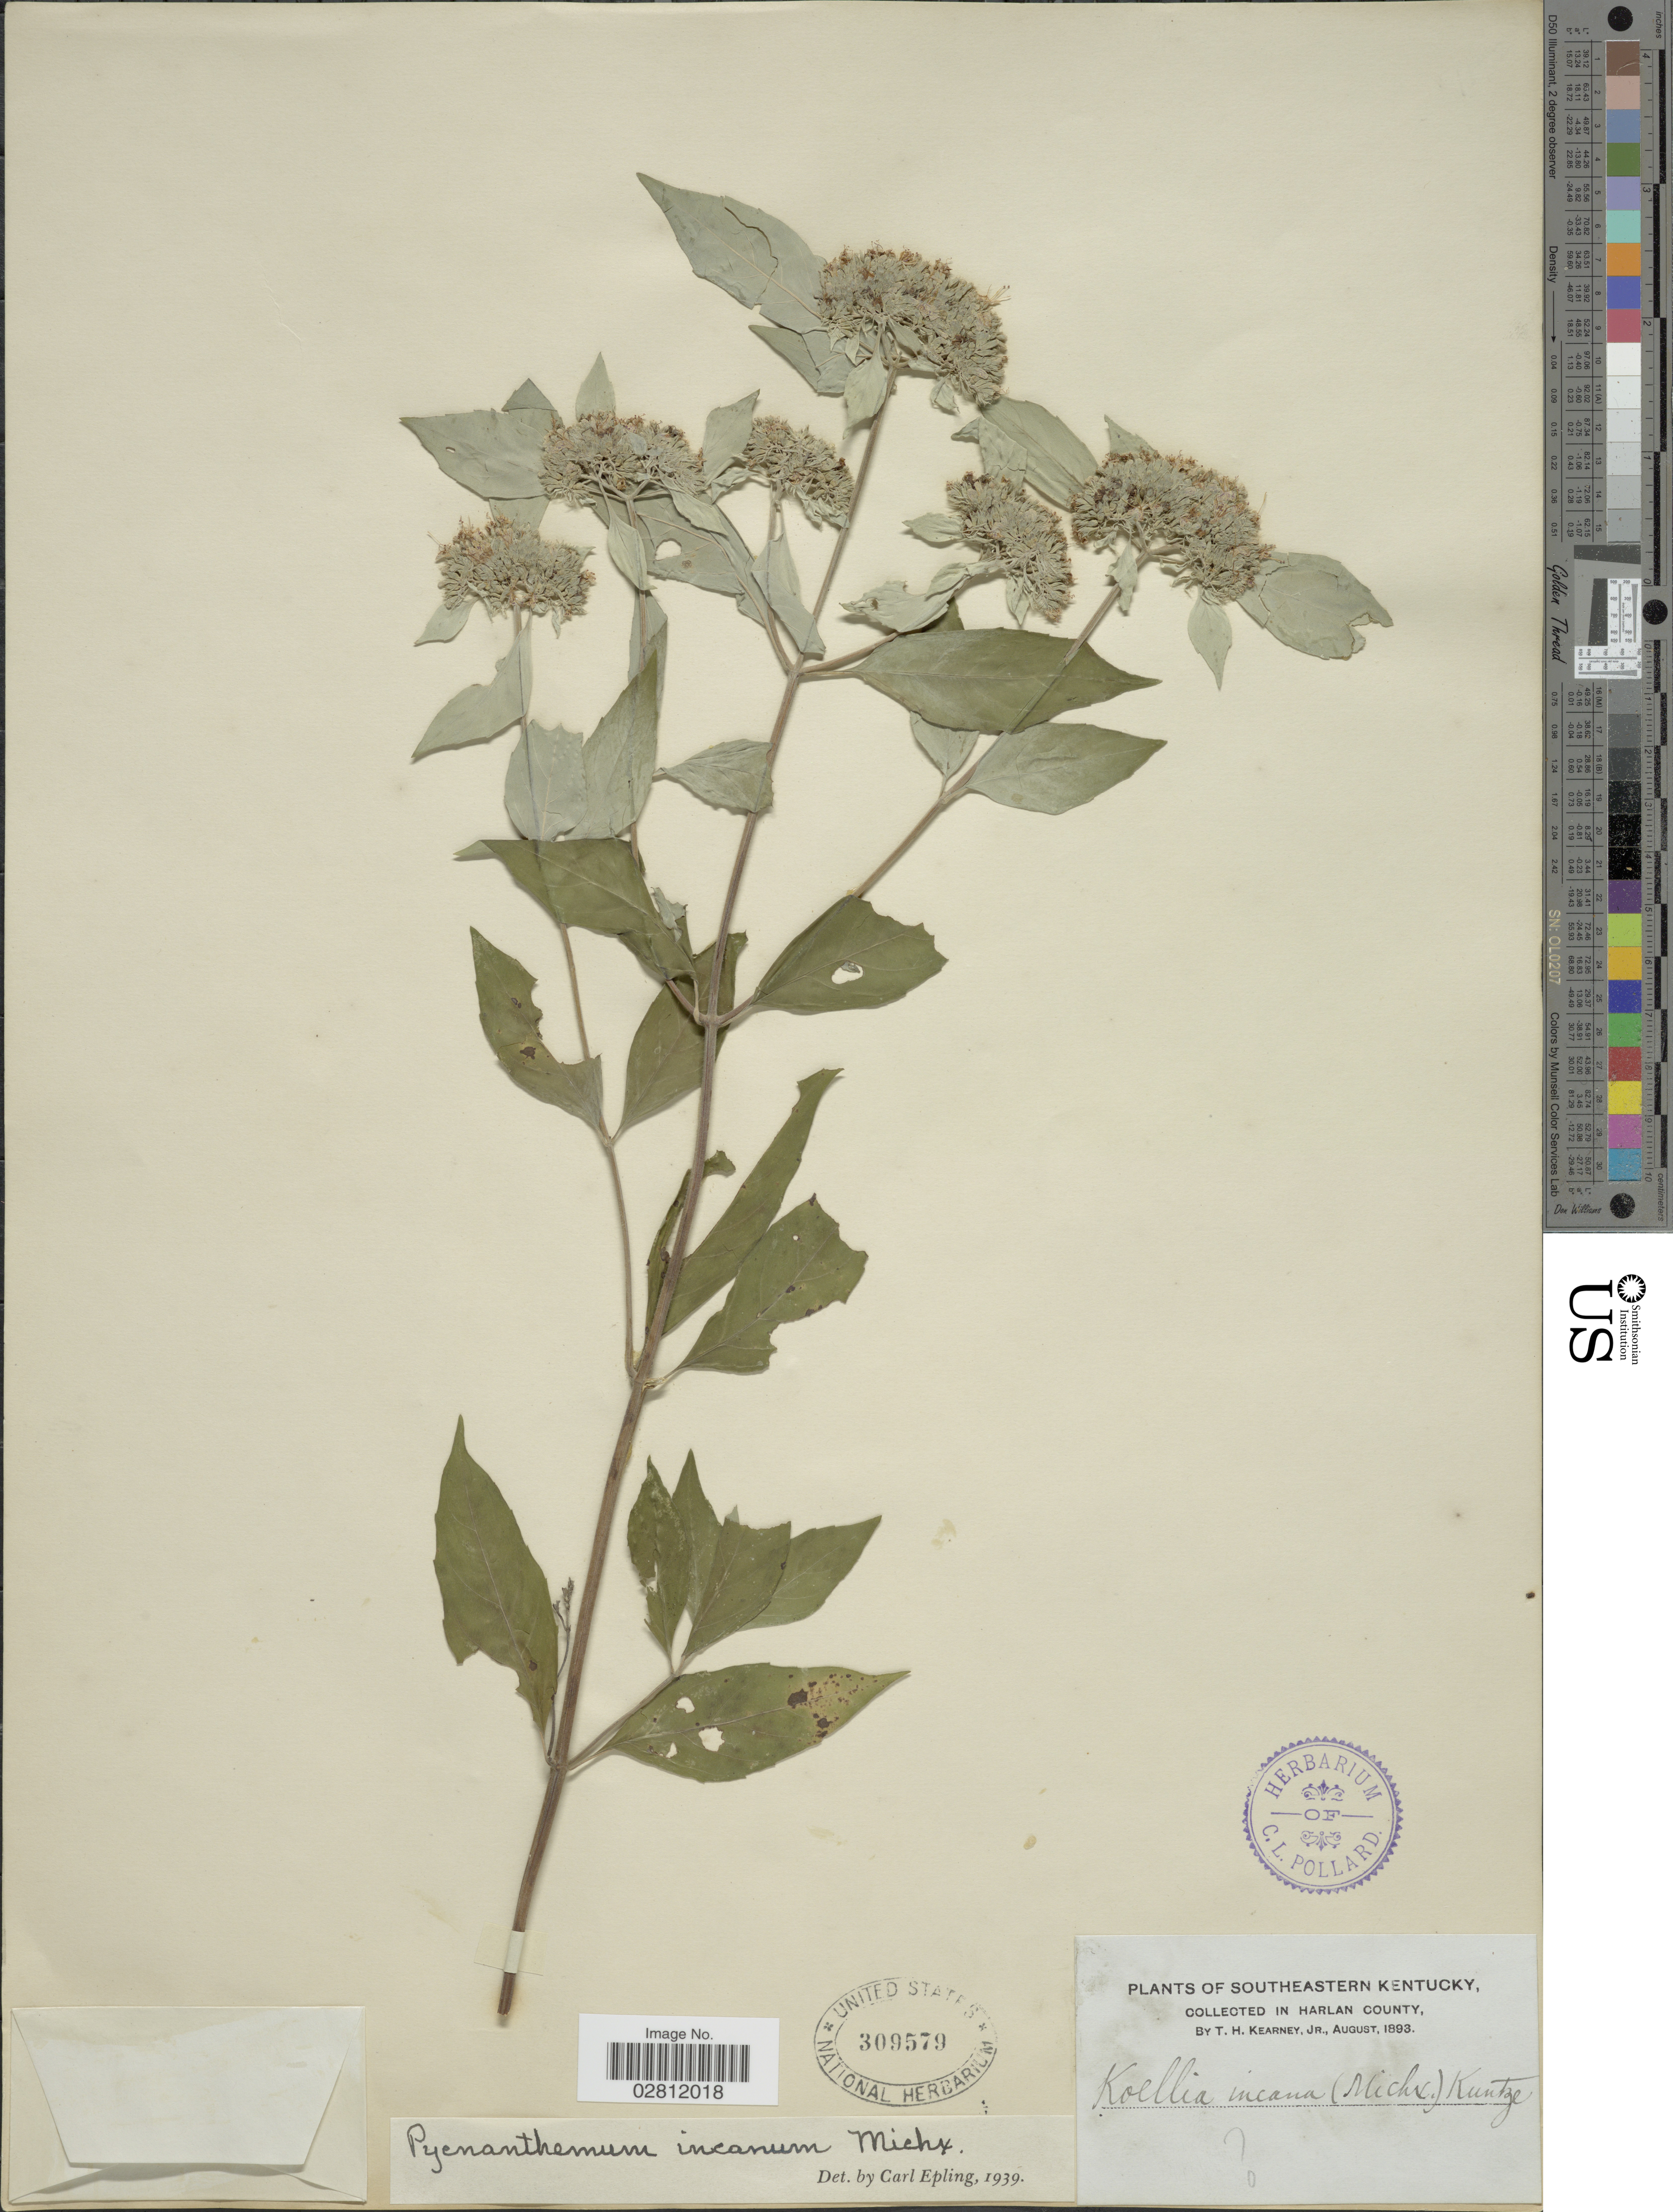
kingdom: Plantae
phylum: Tracheophyta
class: Magnoliopsida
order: Lamiales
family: Lamiaceae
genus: Pycnanthemum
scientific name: Pycnanthemum incanum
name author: (L.) Michx.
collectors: T. H. Kearney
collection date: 1893-08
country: United States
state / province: Kentucky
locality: Southeastern Kentucky, Harlan County.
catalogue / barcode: US 309579